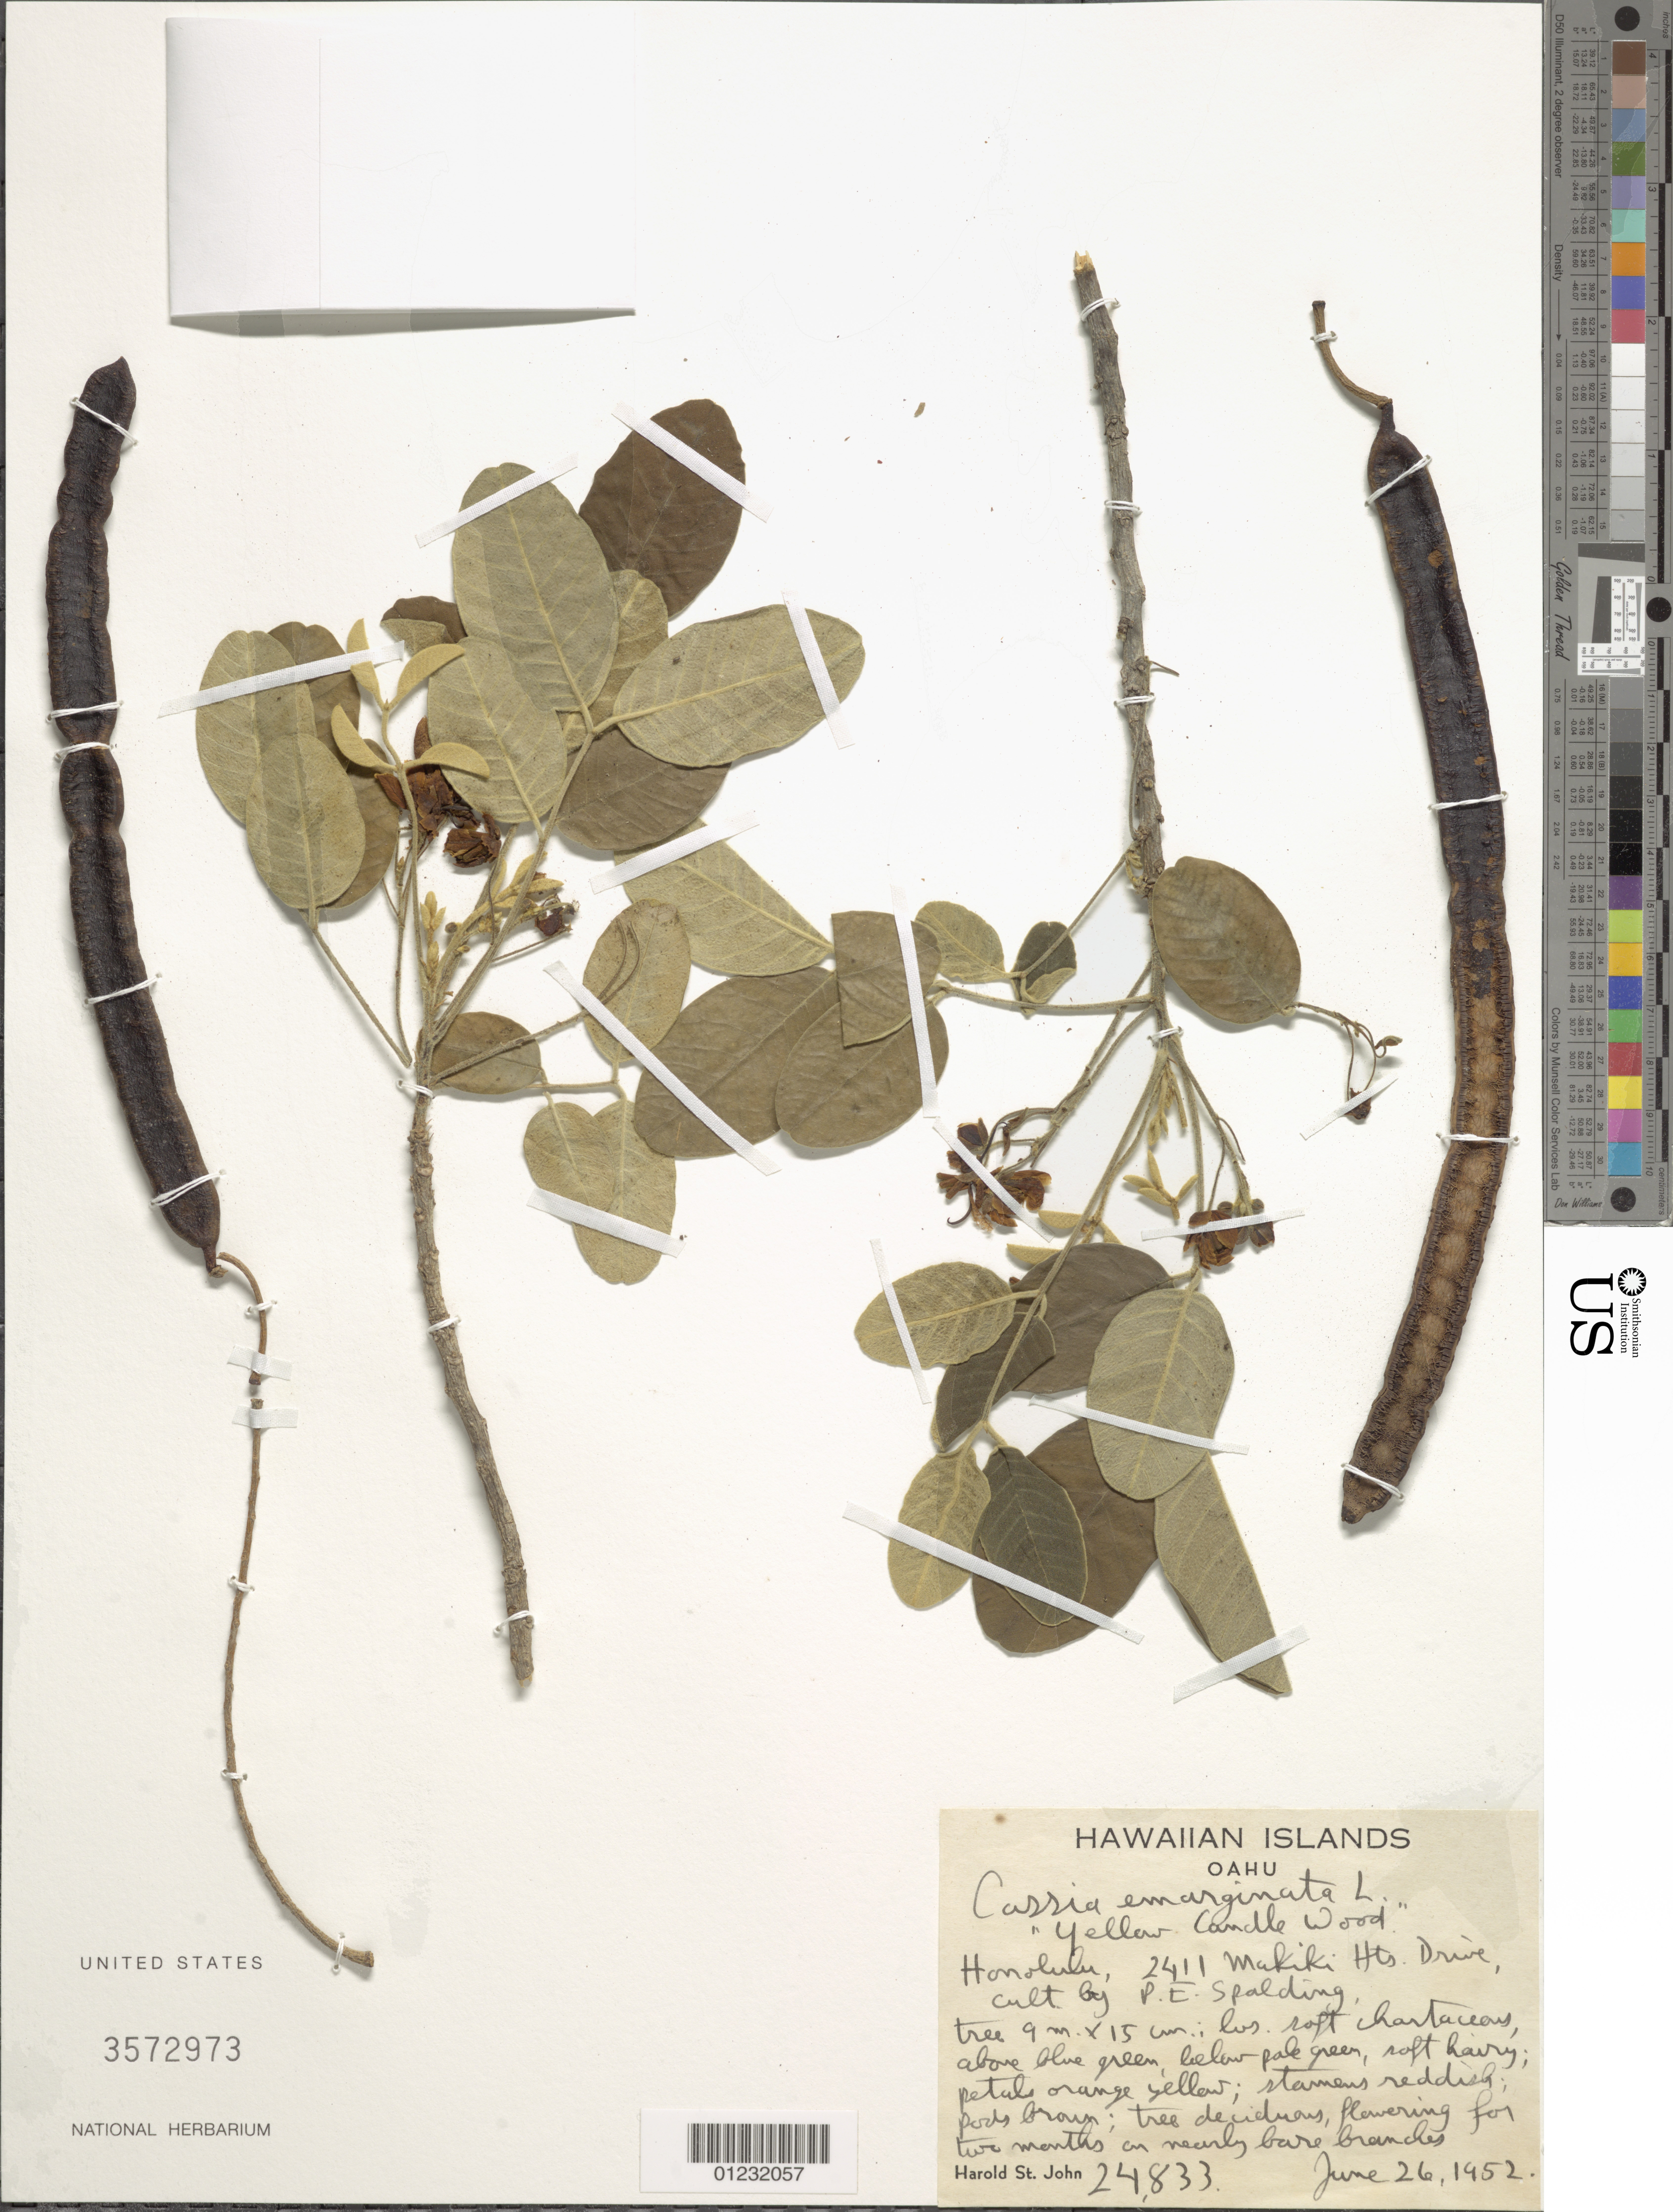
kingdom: Plantae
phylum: Tracheophyta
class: Magnoliopsida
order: Fabales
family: Fabaceae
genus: Senna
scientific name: Senna bicapsularis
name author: (L.) Roxb.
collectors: H. St. John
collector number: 24833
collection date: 1952-06-26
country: United States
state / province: Hawaii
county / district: Honolulu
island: Oahu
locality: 2411 Makaleha Hts. Drive.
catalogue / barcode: US 3572973